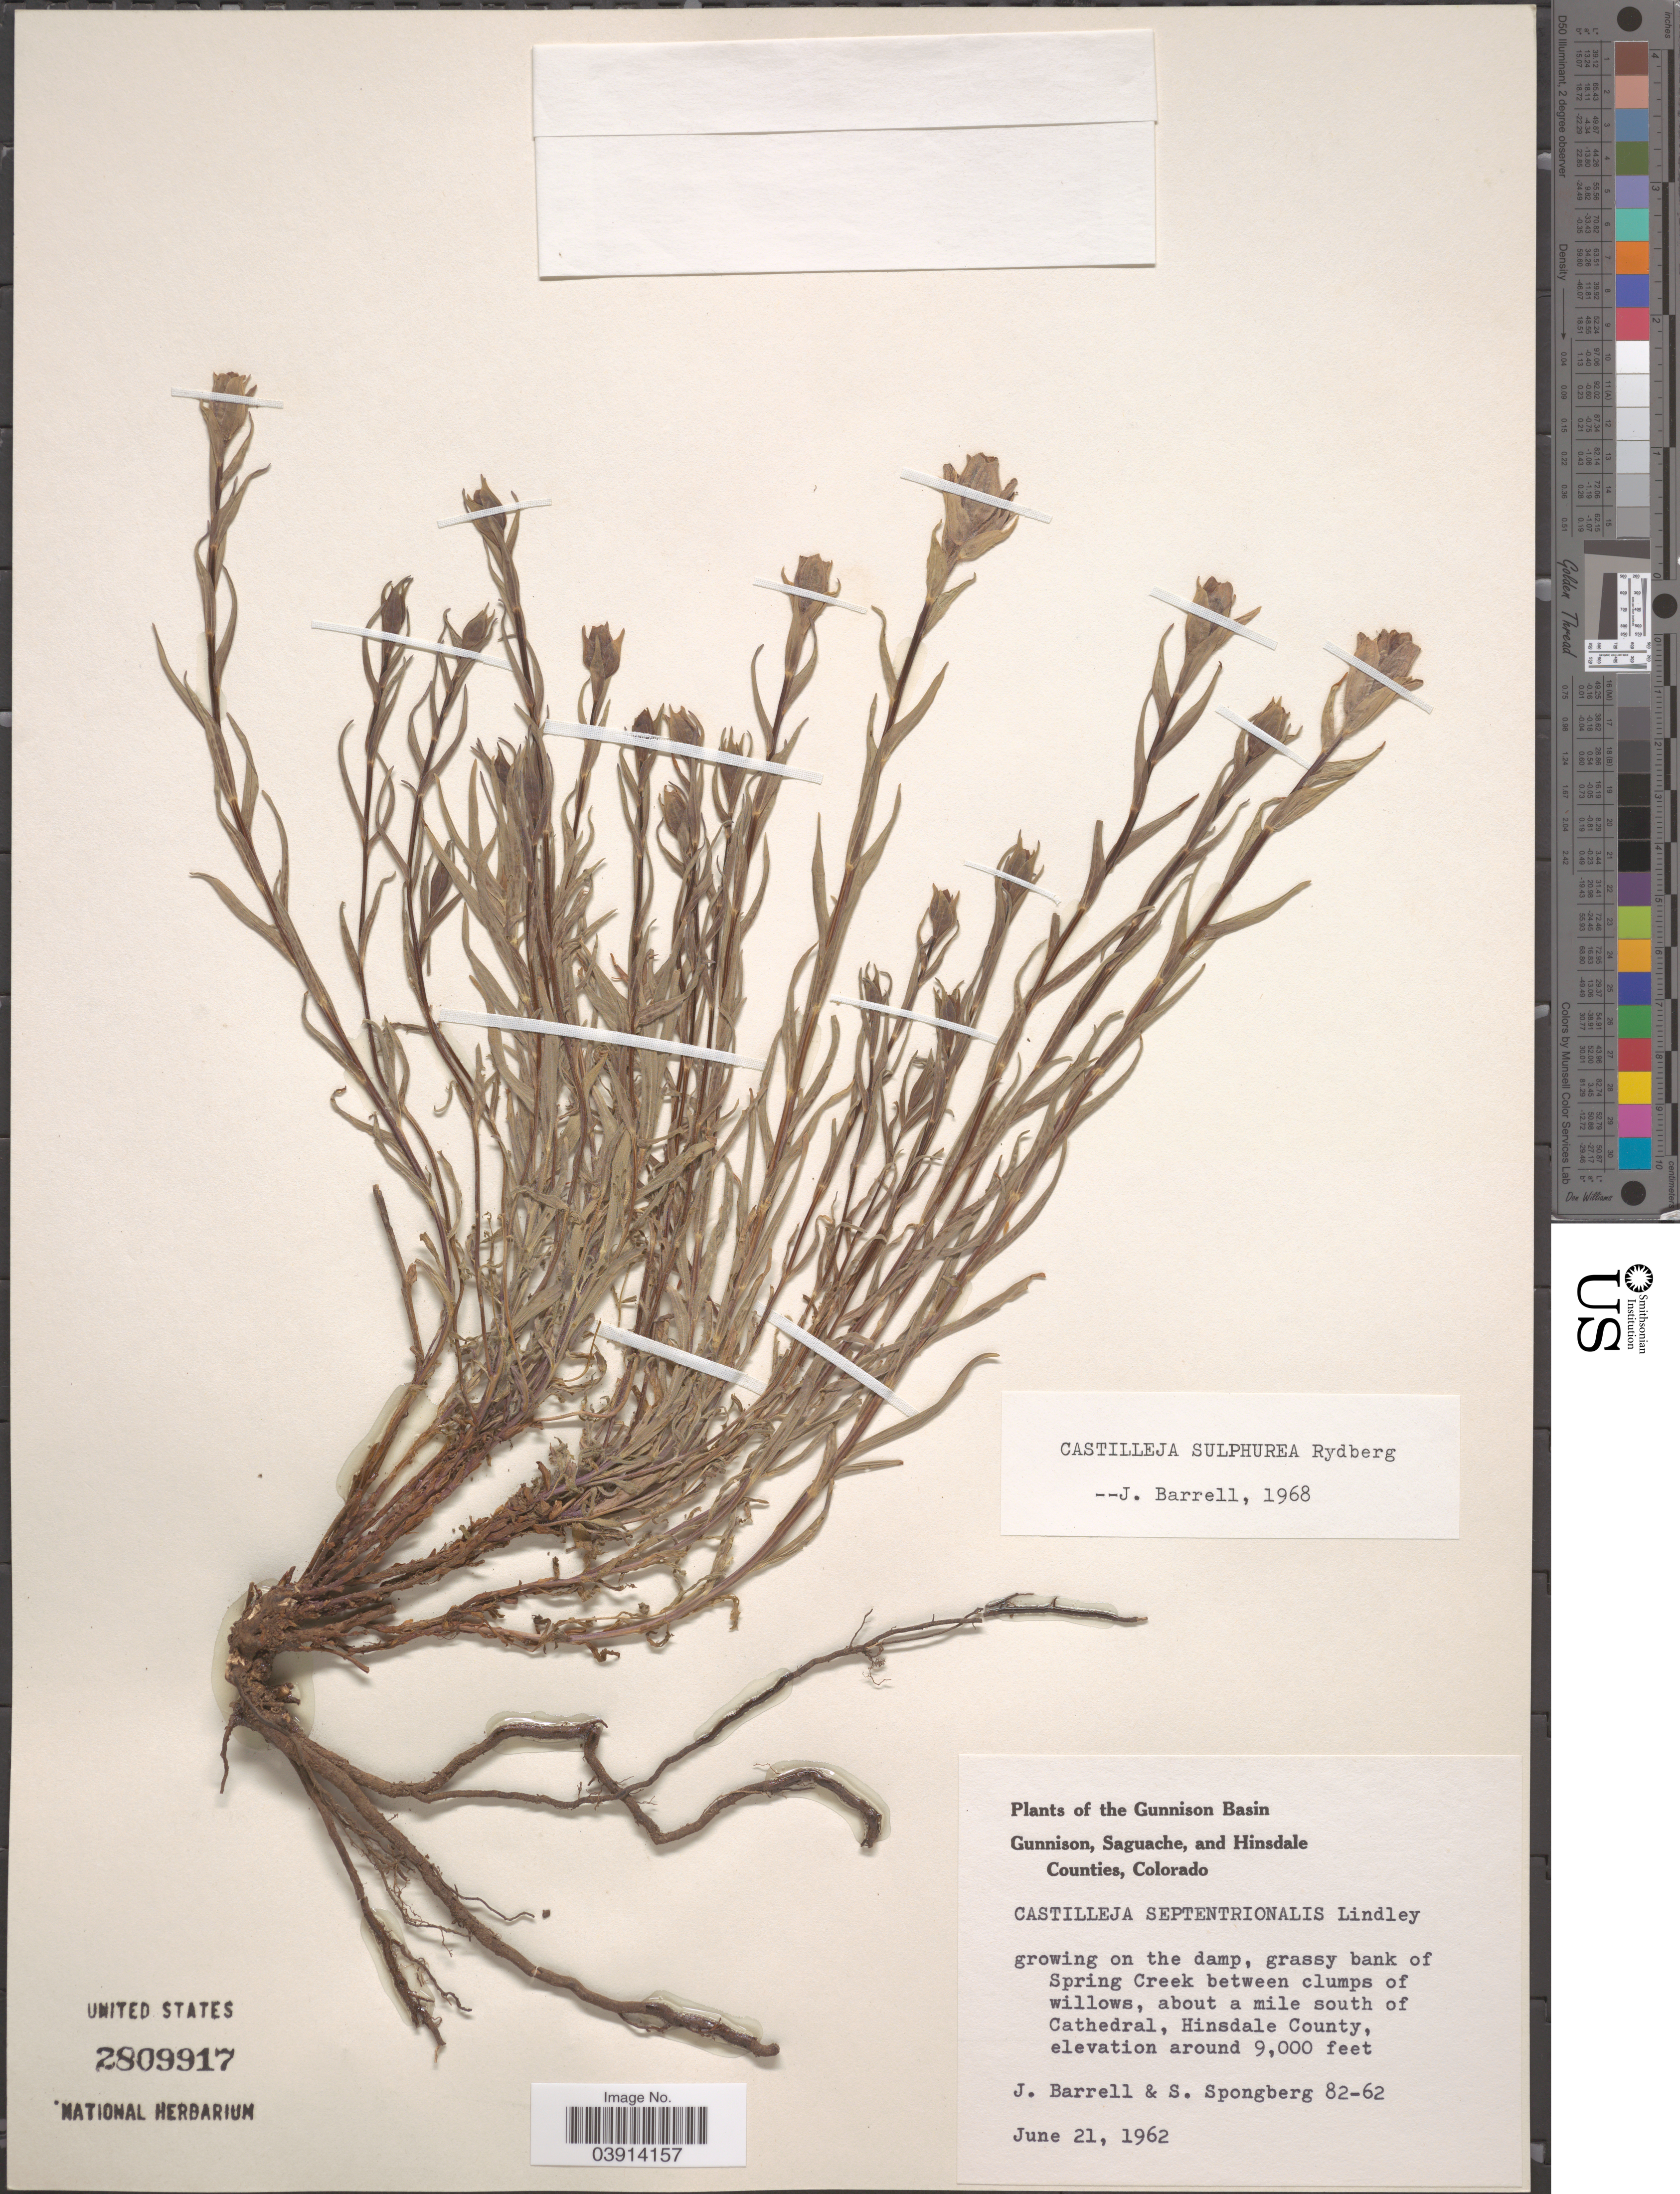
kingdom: Plantae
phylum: Tracheophyta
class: Magnoliopsida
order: Lamiales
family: Orobanchaceae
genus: Castilleja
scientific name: Castilleja septentrionalis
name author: Lindl.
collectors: J. Barrell & S. A.Spongberg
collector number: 82-62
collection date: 1962-06-21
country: United States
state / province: Colorado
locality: The Gunnison Basin. On the damp, grassy bank of Spring Creek between clumps of willows, about a mile south of Cathedral, Hinsdale County.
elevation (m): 2743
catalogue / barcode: US 2809917